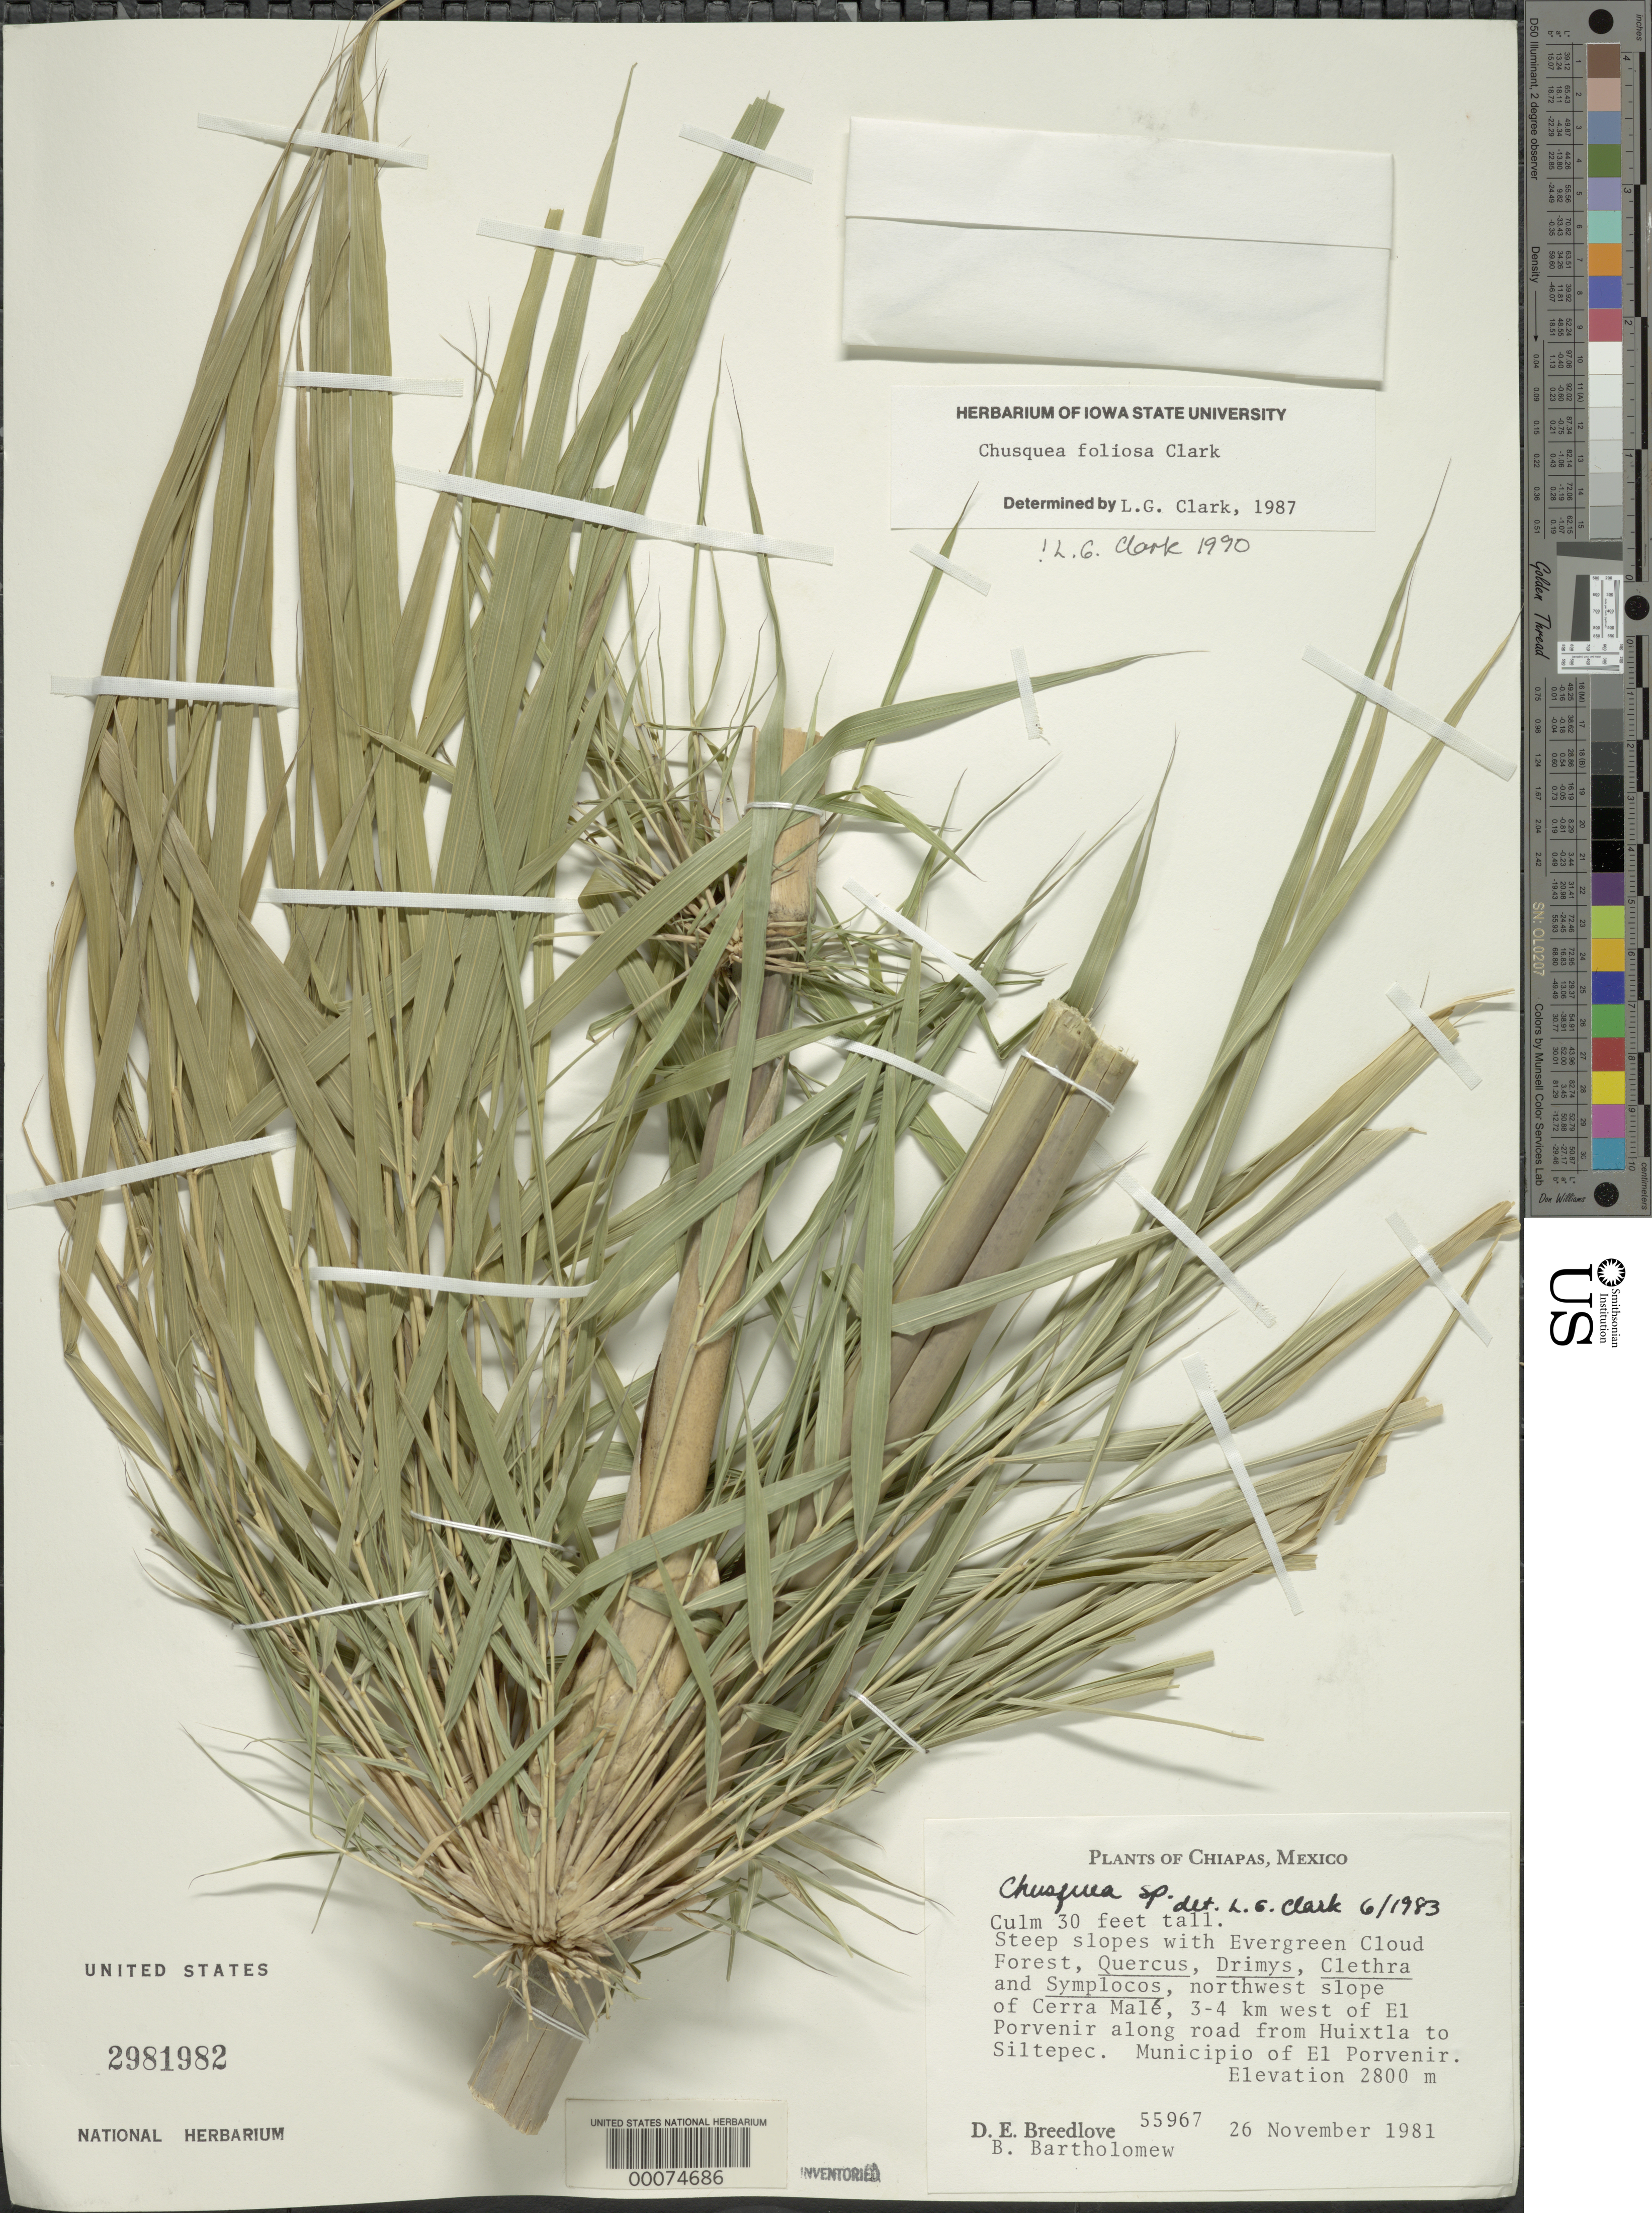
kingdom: Plantae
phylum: Tracheophyta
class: Liliopsida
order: Poales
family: Poaceae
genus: Chusquea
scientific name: Chusquea foliosa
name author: L.G. Clark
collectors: D. E. Breedlove & B. M. Bartholomew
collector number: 55967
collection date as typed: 26 Nov 1981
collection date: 1981-11-26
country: Mexico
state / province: Chiapas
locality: Huixtla, siltepec, el porvenir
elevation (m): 2800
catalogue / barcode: US 2981982